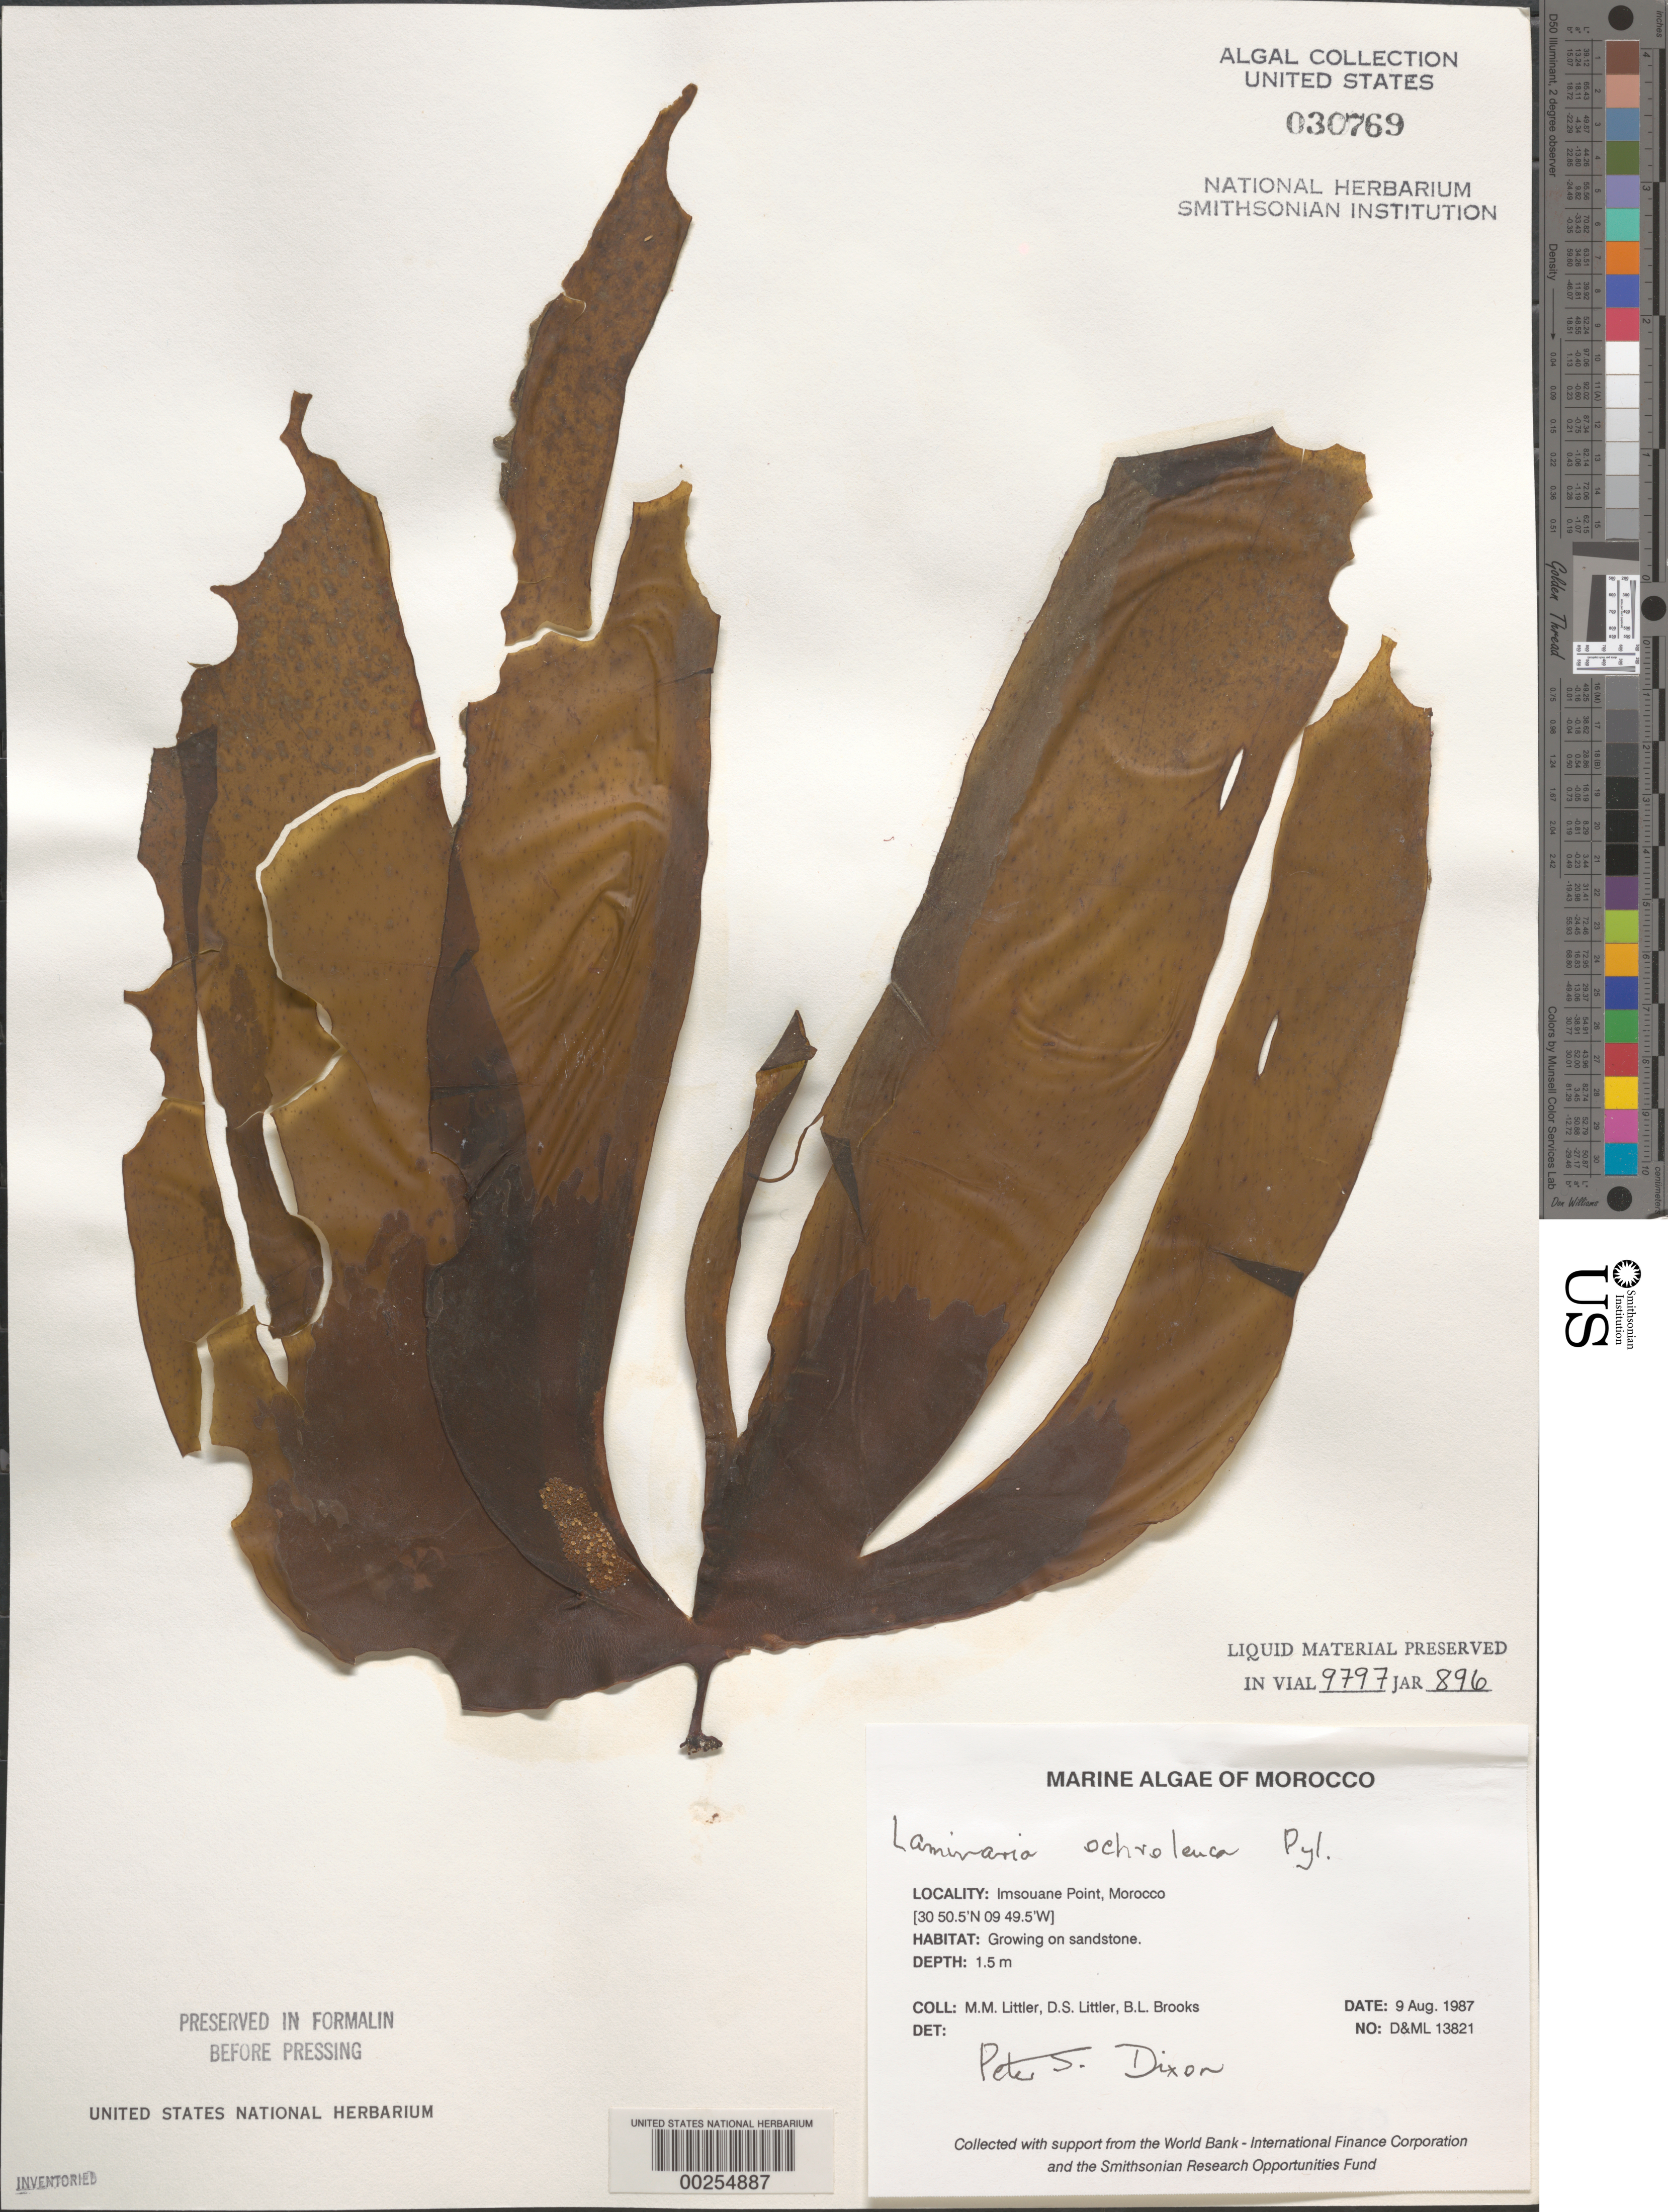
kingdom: Chromista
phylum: Ochrophyta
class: Phaeophyceae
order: Laminariales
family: Laminariaceae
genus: Laminaria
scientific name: Laminaria ochroleuca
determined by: Dixon, P. S.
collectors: M. M. Littler, D. S. Littler & B. Brooks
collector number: D&ML 13821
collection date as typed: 09 Aug 1987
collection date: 1987-08-09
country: Morocco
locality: Imsouane Point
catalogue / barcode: US 30769